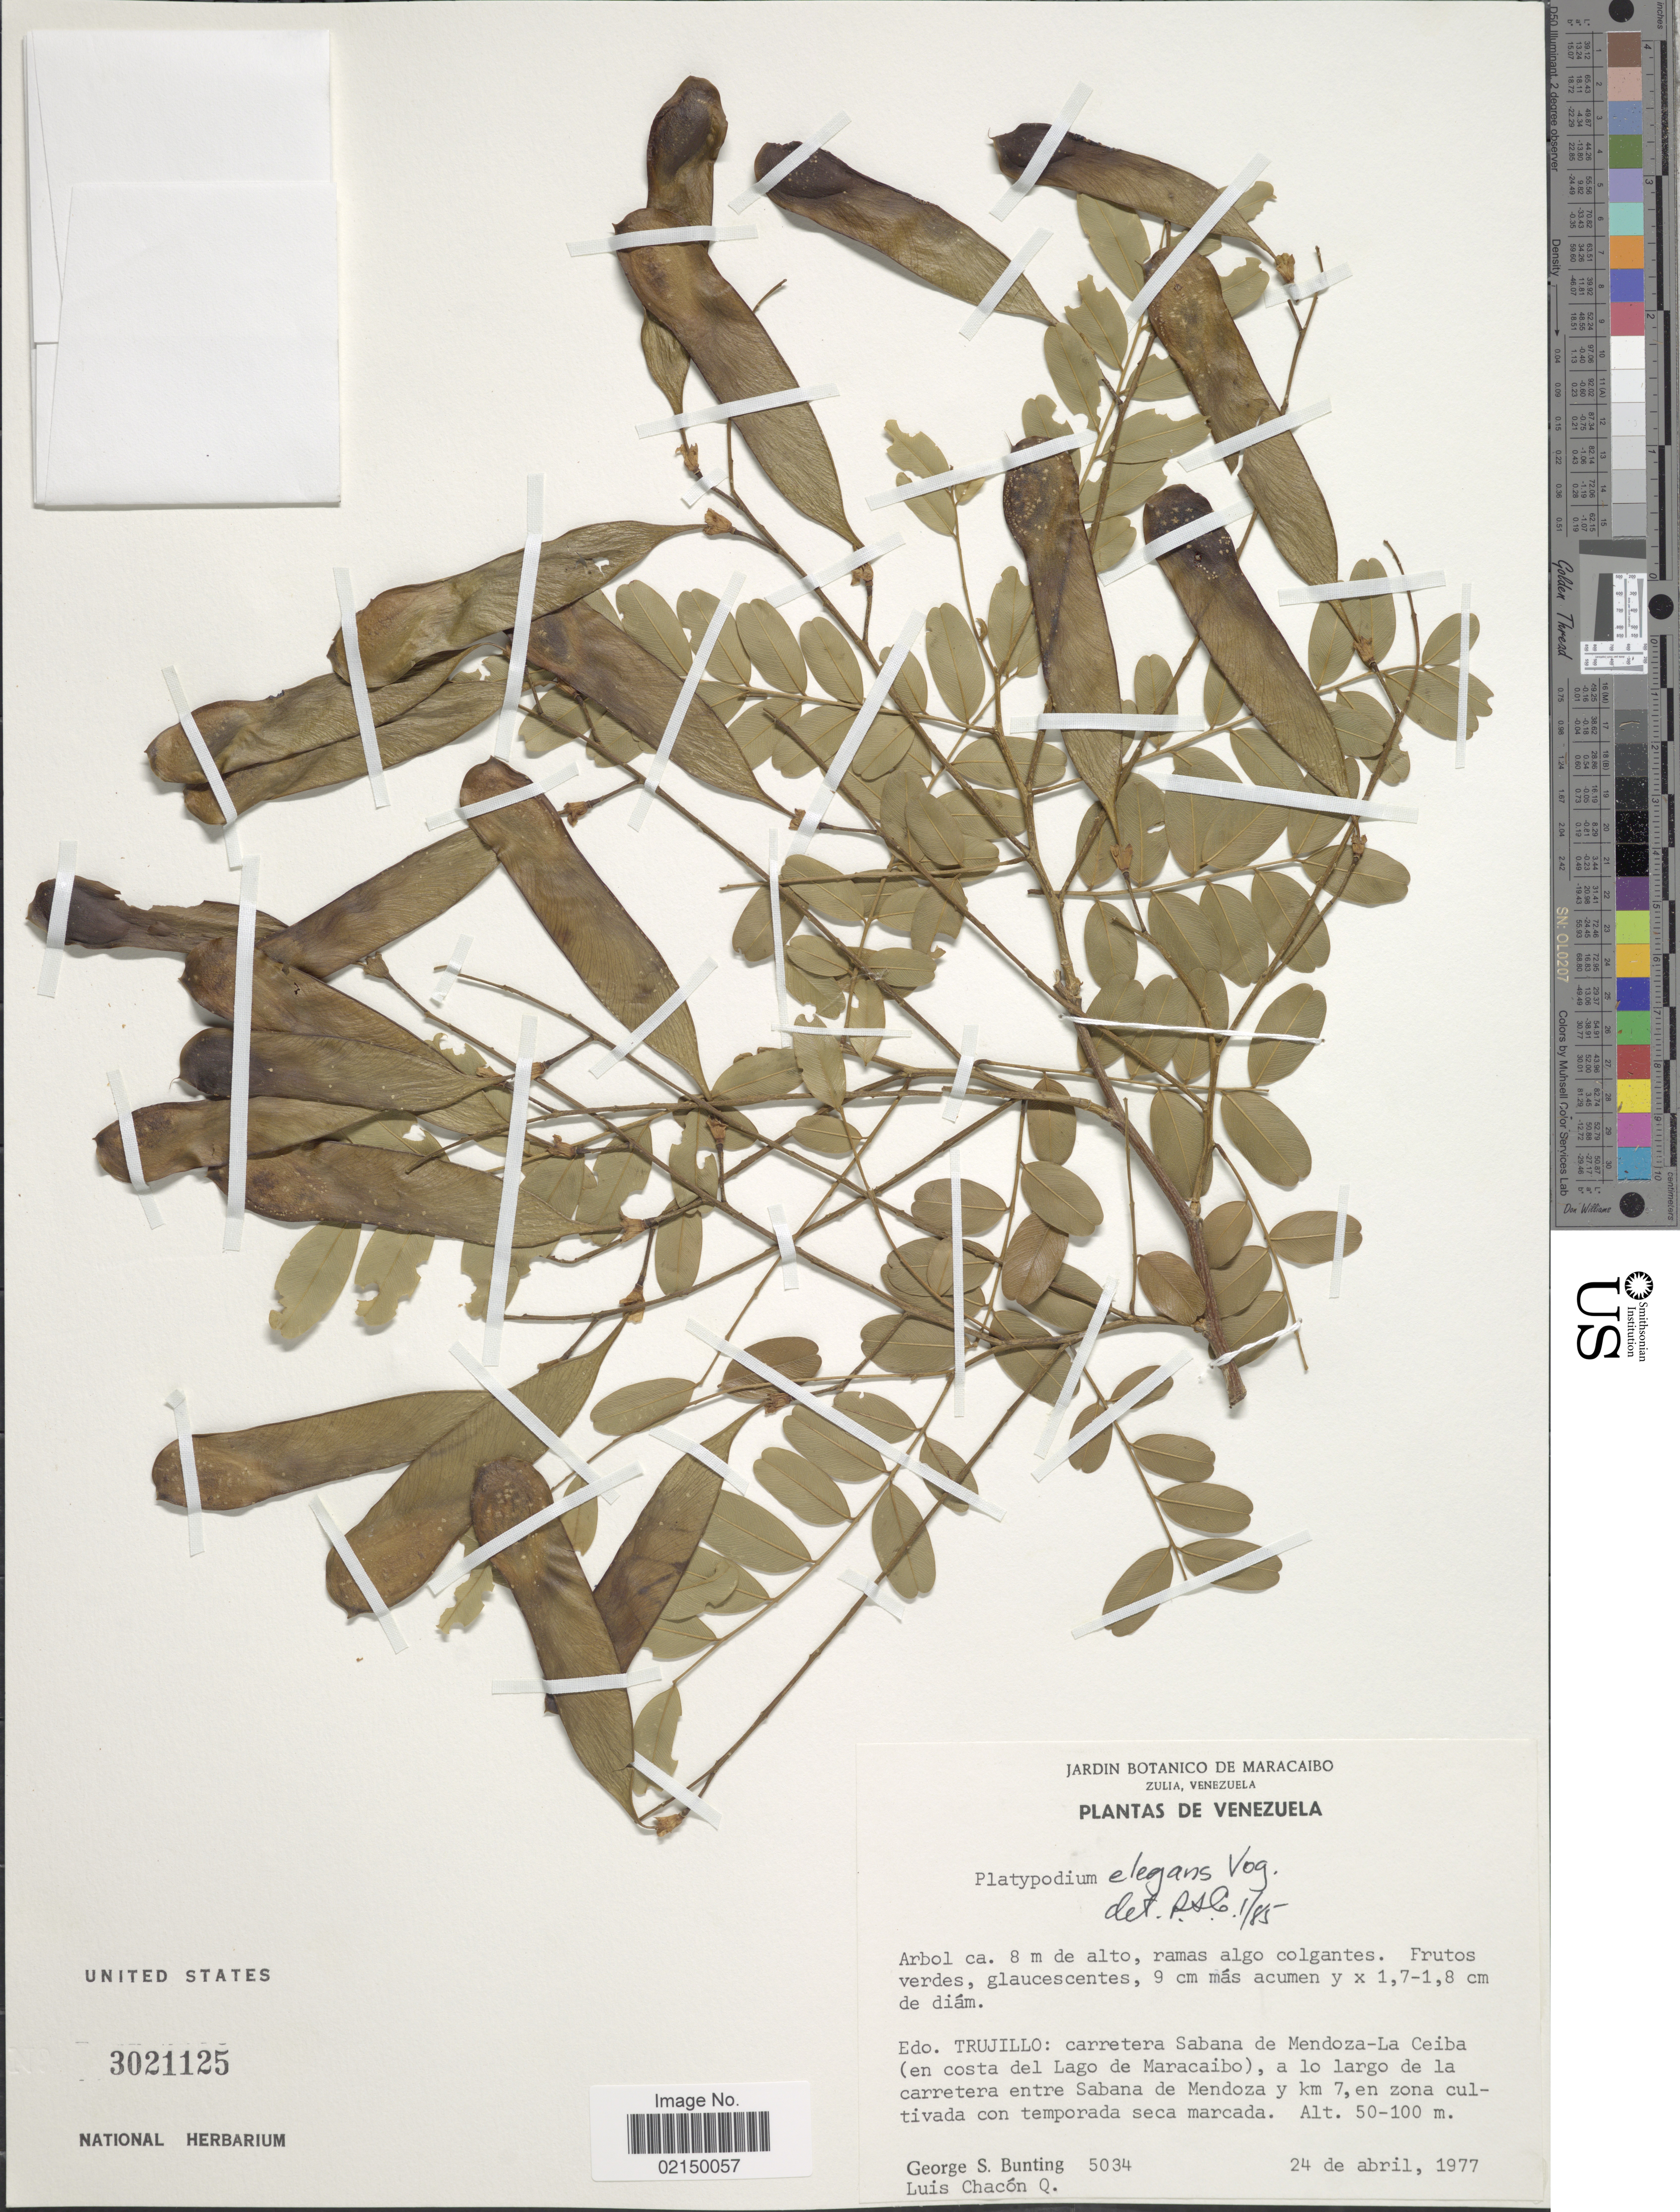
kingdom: Plantae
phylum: Tracheophyta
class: Magnoliopsida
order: Fabales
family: Fabaceae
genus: Platypodium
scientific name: Platypodium elegans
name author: Vogel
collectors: G. S. Bunting & L. Chacón Q.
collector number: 5034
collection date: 1977-04-24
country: Venezuela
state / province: Trujillo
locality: Carretera Sabana de Mondoza-La Ceiba (en costa del Lago de Maracaibo). a lo largo de la carretera entre Sabana de Mendoza y km 7, en zona cultivada con temporada seca marcada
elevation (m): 50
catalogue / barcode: US 3021125